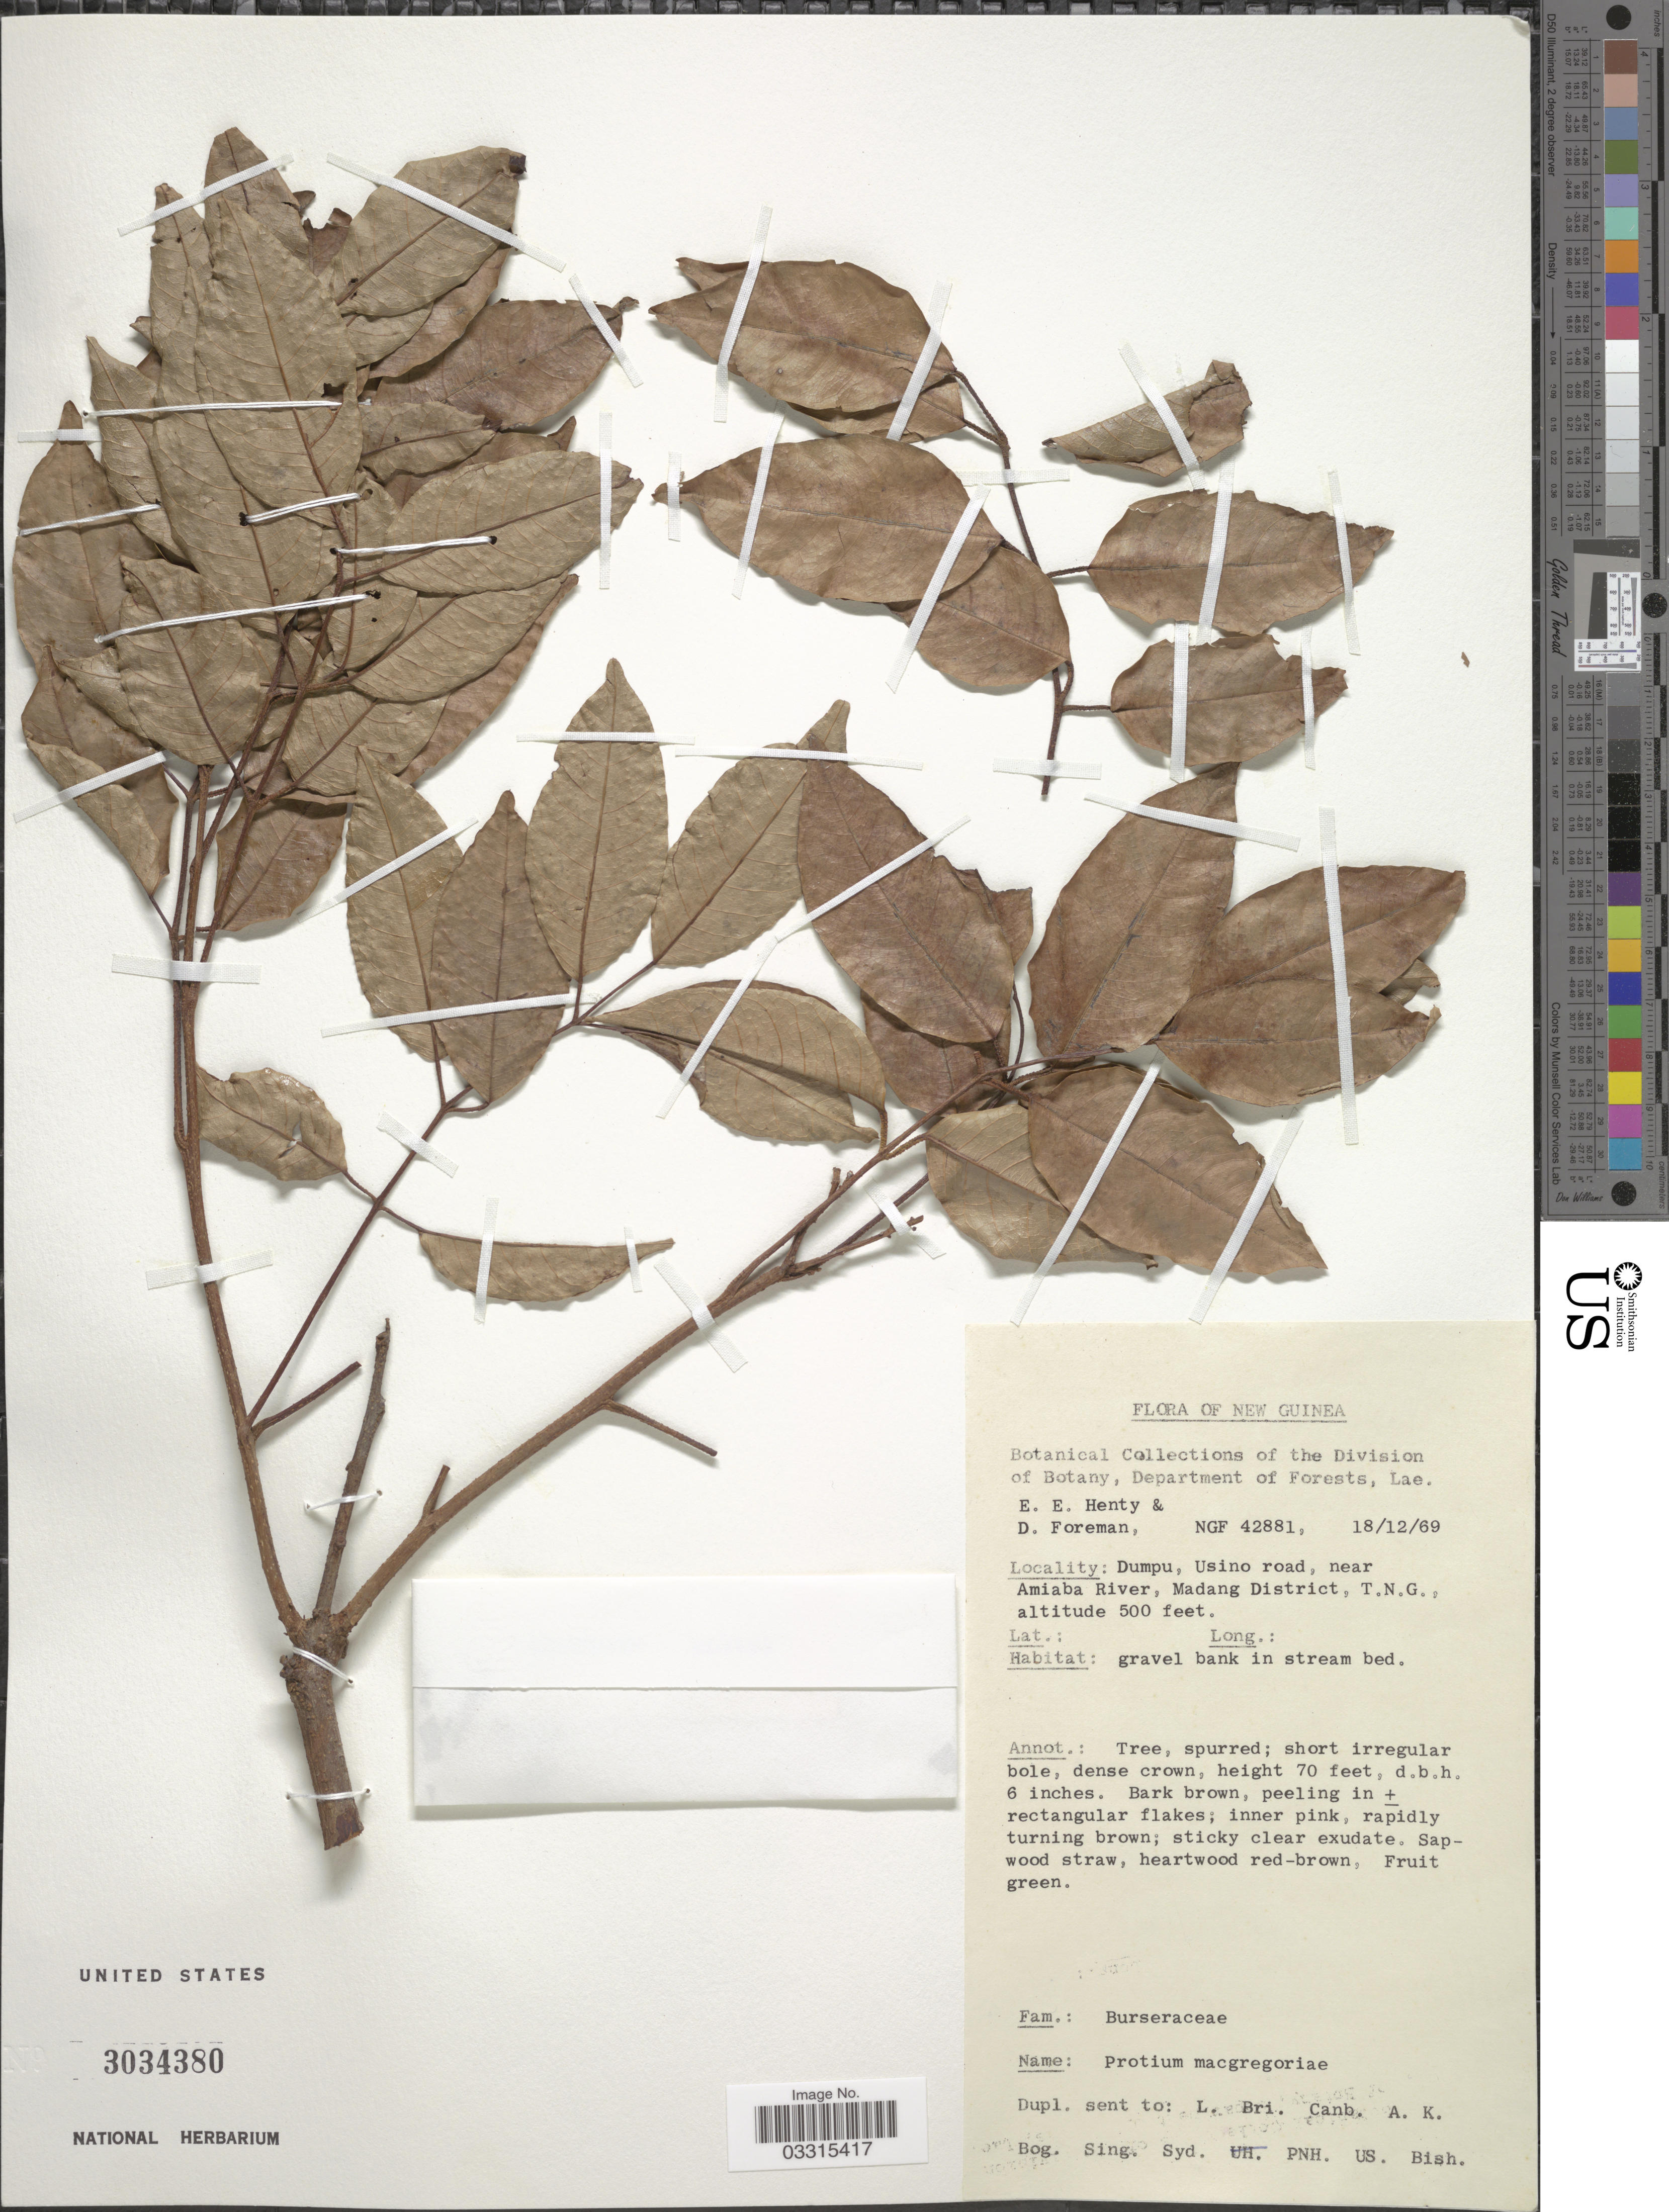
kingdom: Plantae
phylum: Tracheophyta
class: Magnoliopsida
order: Sapindales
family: Burseraceae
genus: Protium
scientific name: Protium macgregorii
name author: (F.M. Bailey) Leenh.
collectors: E. Henty & D. Foreman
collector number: NGF 42881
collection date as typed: Transcribed d/m/y: 18/12/69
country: Papua New Guinea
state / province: Madang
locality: New Guinea. Dumpu, Usino road, near Amiaba River, Madang District, T.N.G.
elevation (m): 152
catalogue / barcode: US 3034380